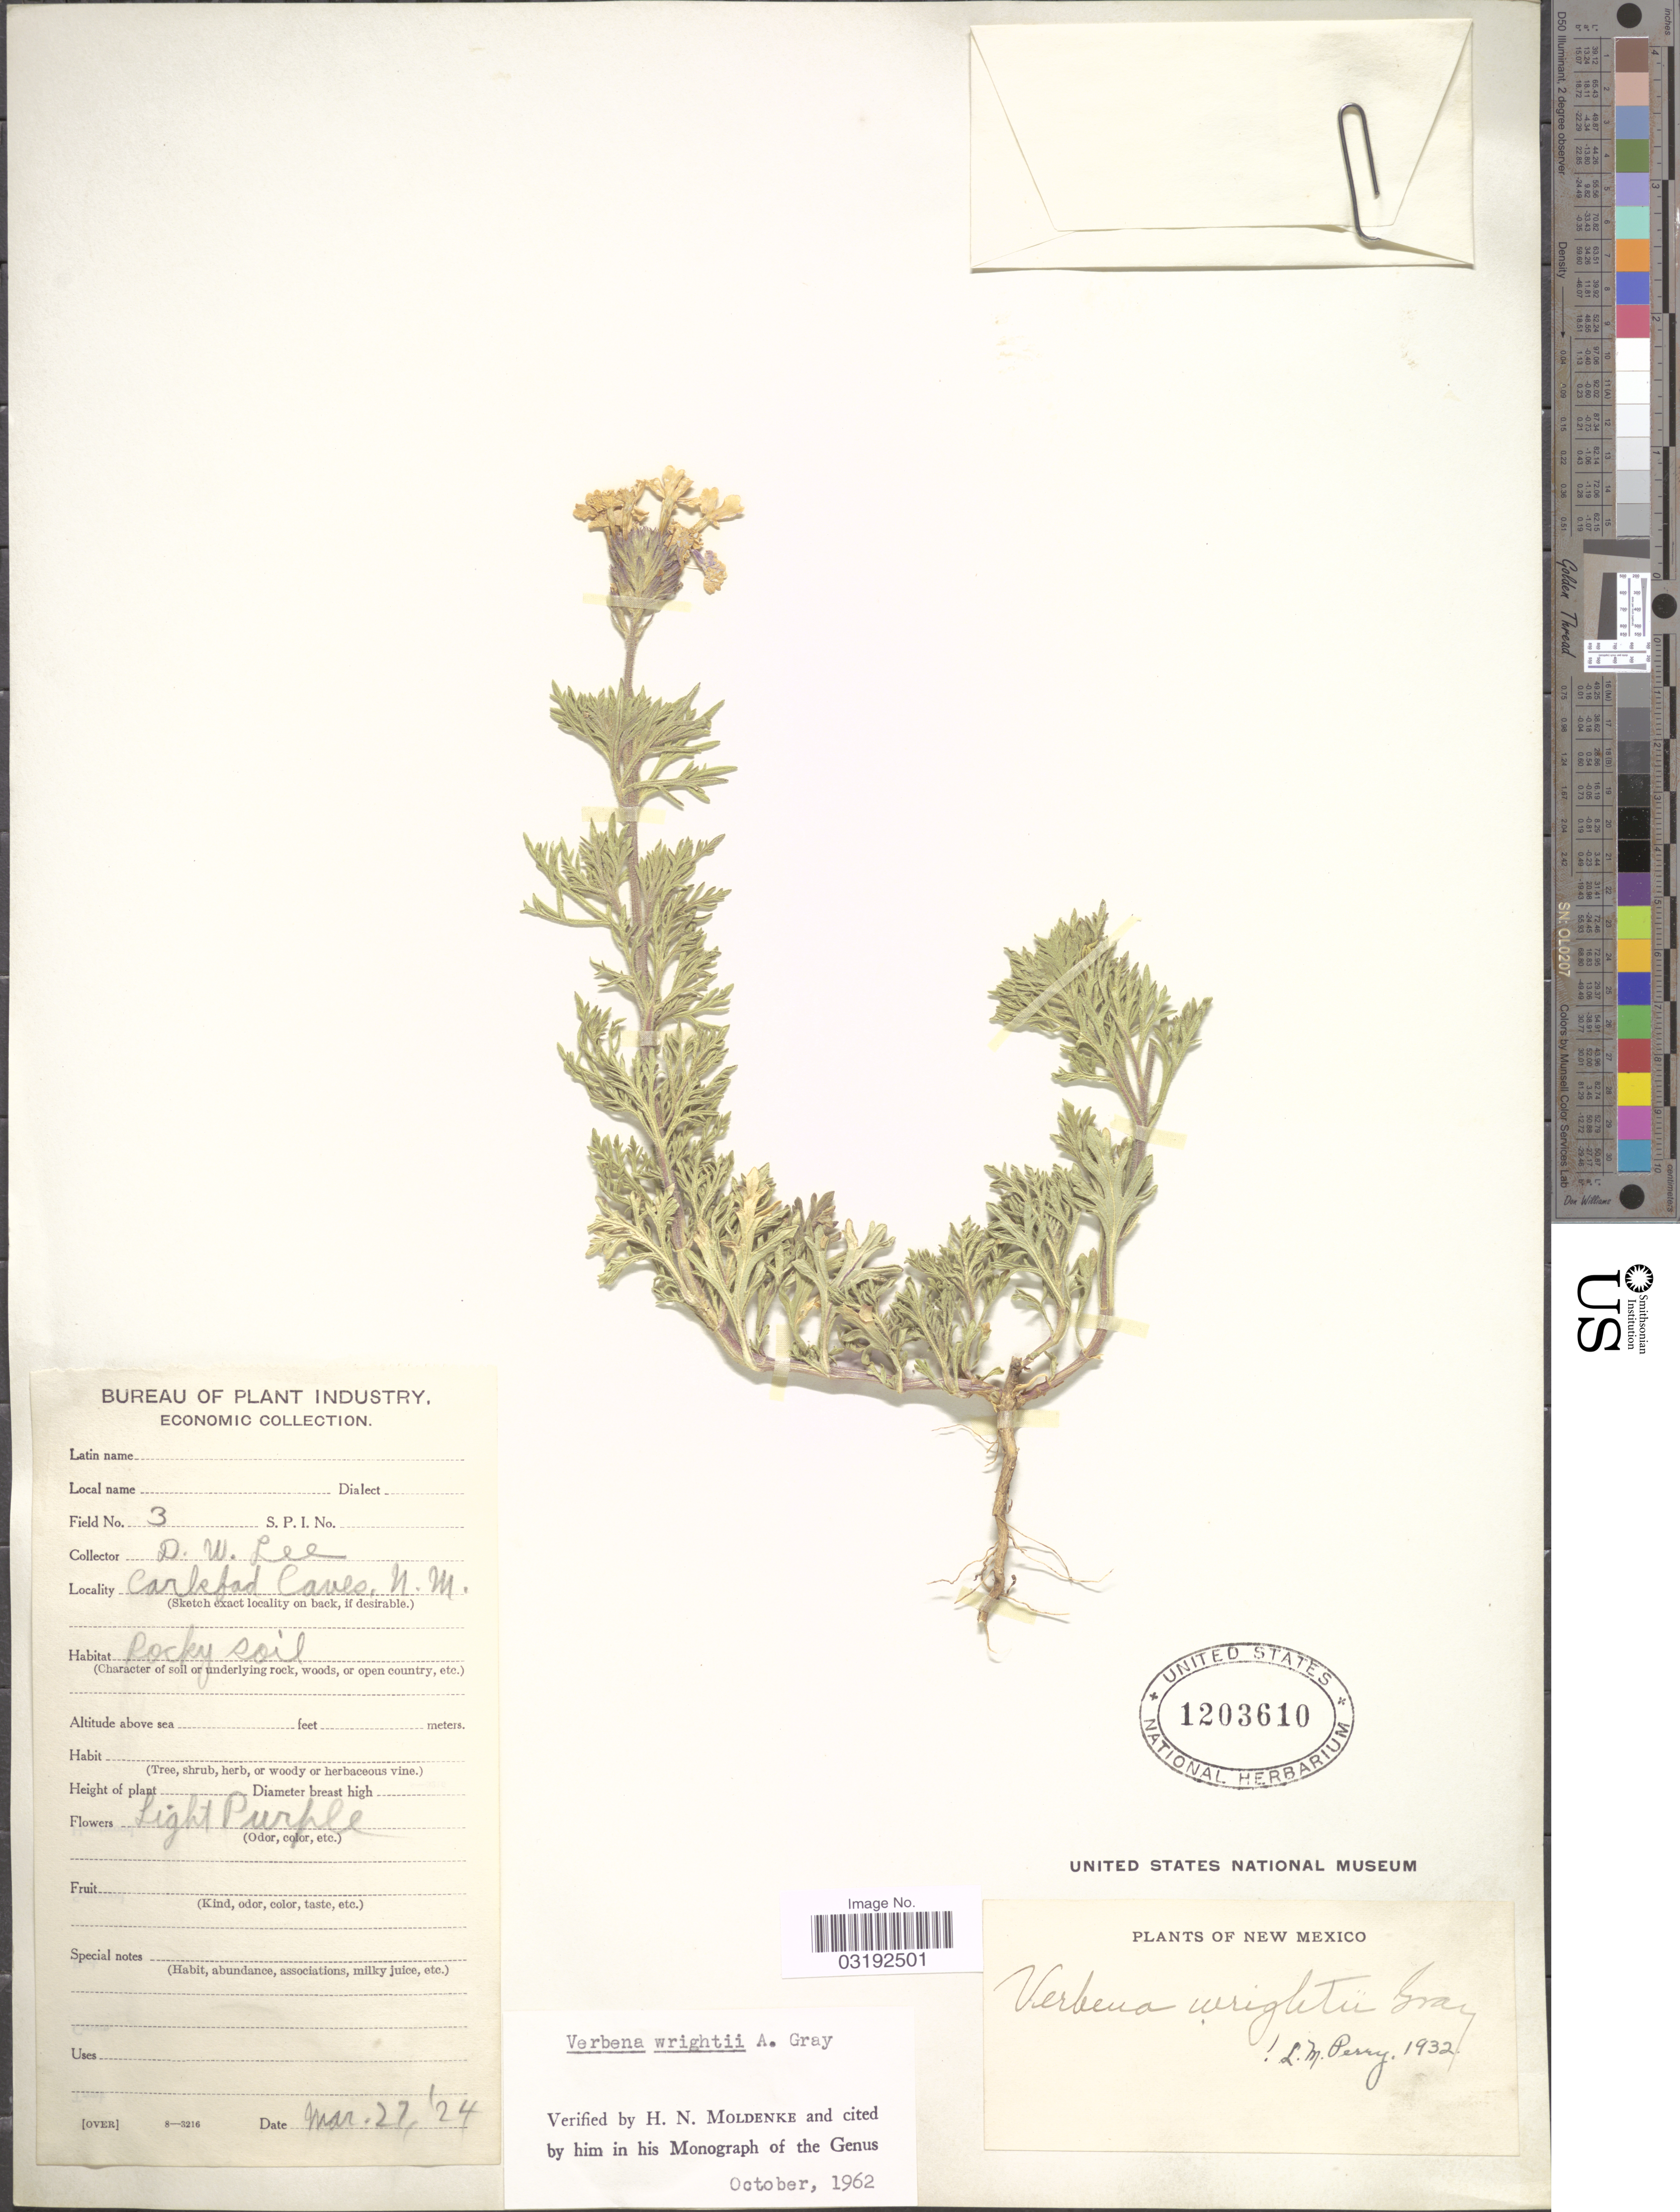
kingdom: Plantae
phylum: Tracheophyta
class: Magnoliopsida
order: Lamiales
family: Verbenaceae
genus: Verbena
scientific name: Verbena wrightii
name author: A. Gray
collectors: D. Lee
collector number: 3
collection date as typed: Transcribed d/m/y: 27/3/24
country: United States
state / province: New Mexico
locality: Carlsbad Caves.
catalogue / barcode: US 1203610